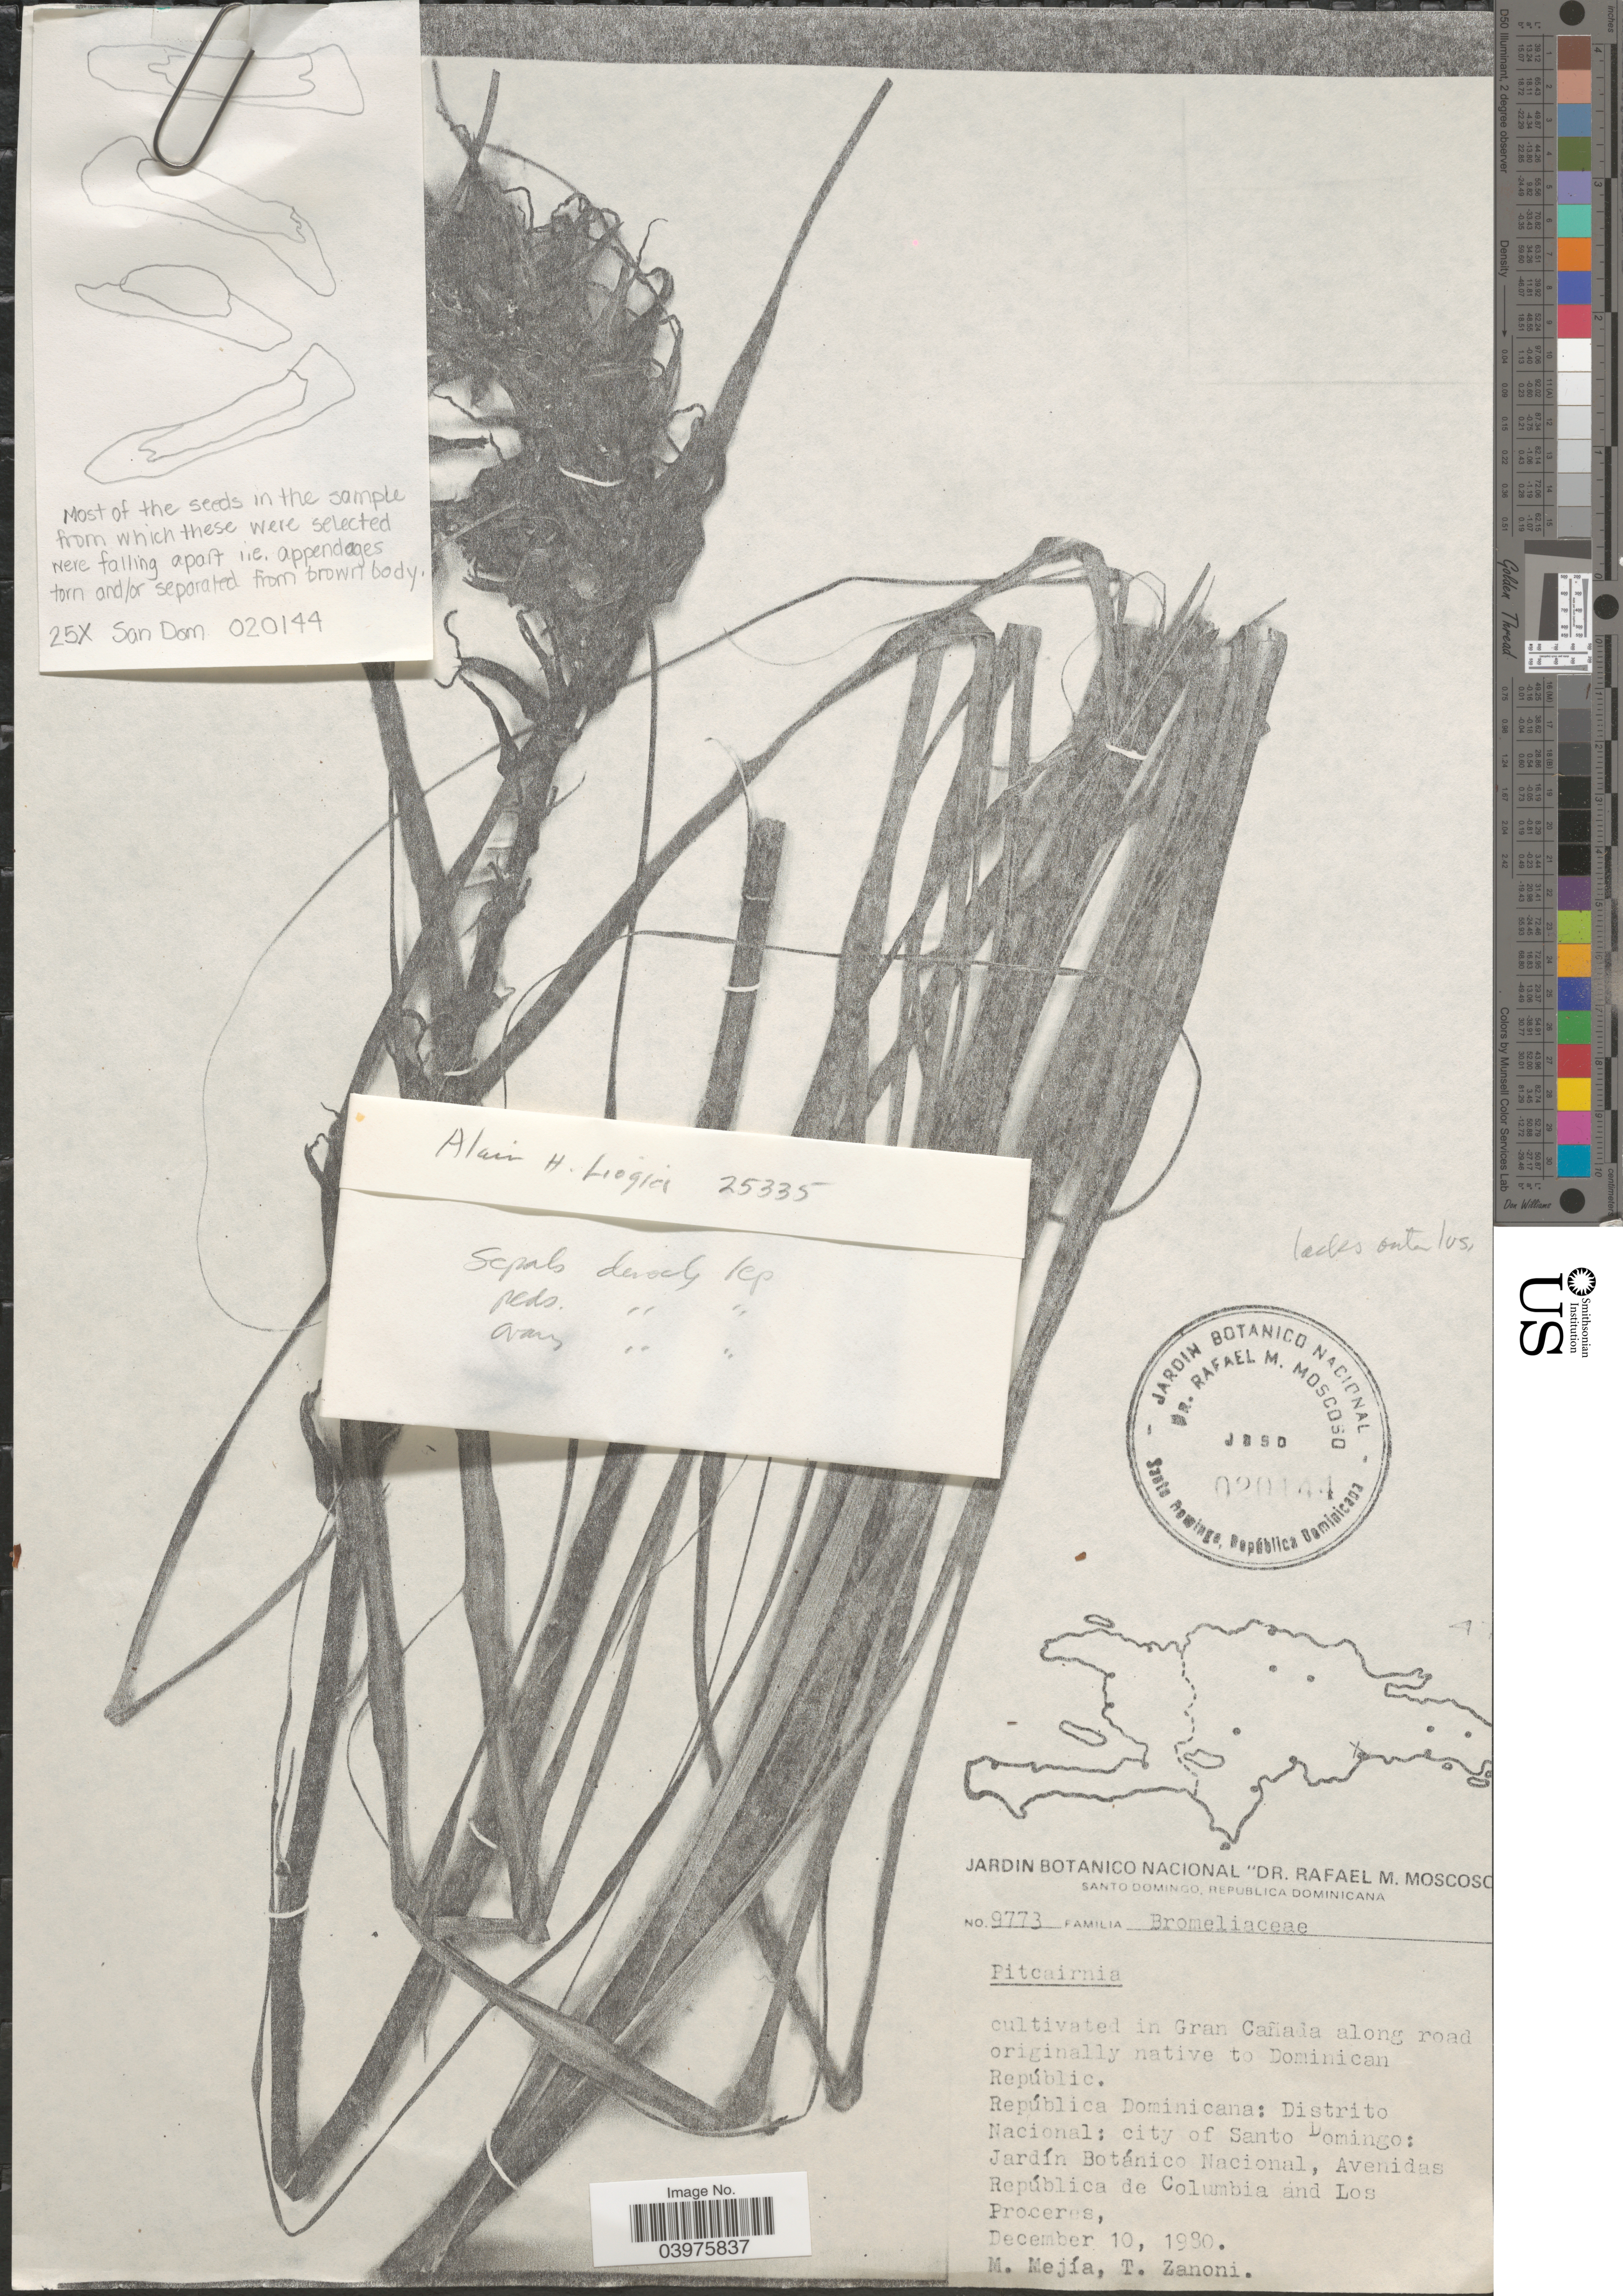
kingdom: Plantae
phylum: Tracheophyta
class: Liliopsida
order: Poales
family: Bromeliaceae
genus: Pitcairnia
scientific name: Pitcairnia sp.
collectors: M. Mejia & T. Zanoni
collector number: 9773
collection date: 1980-12-10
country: Dominican Republic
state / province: Distrito Nacional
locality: In Gran Cañada along road. City of Santo Domingo: Jardín Botánico Nacional, Avenidas República de Columbia and Los Proceres.